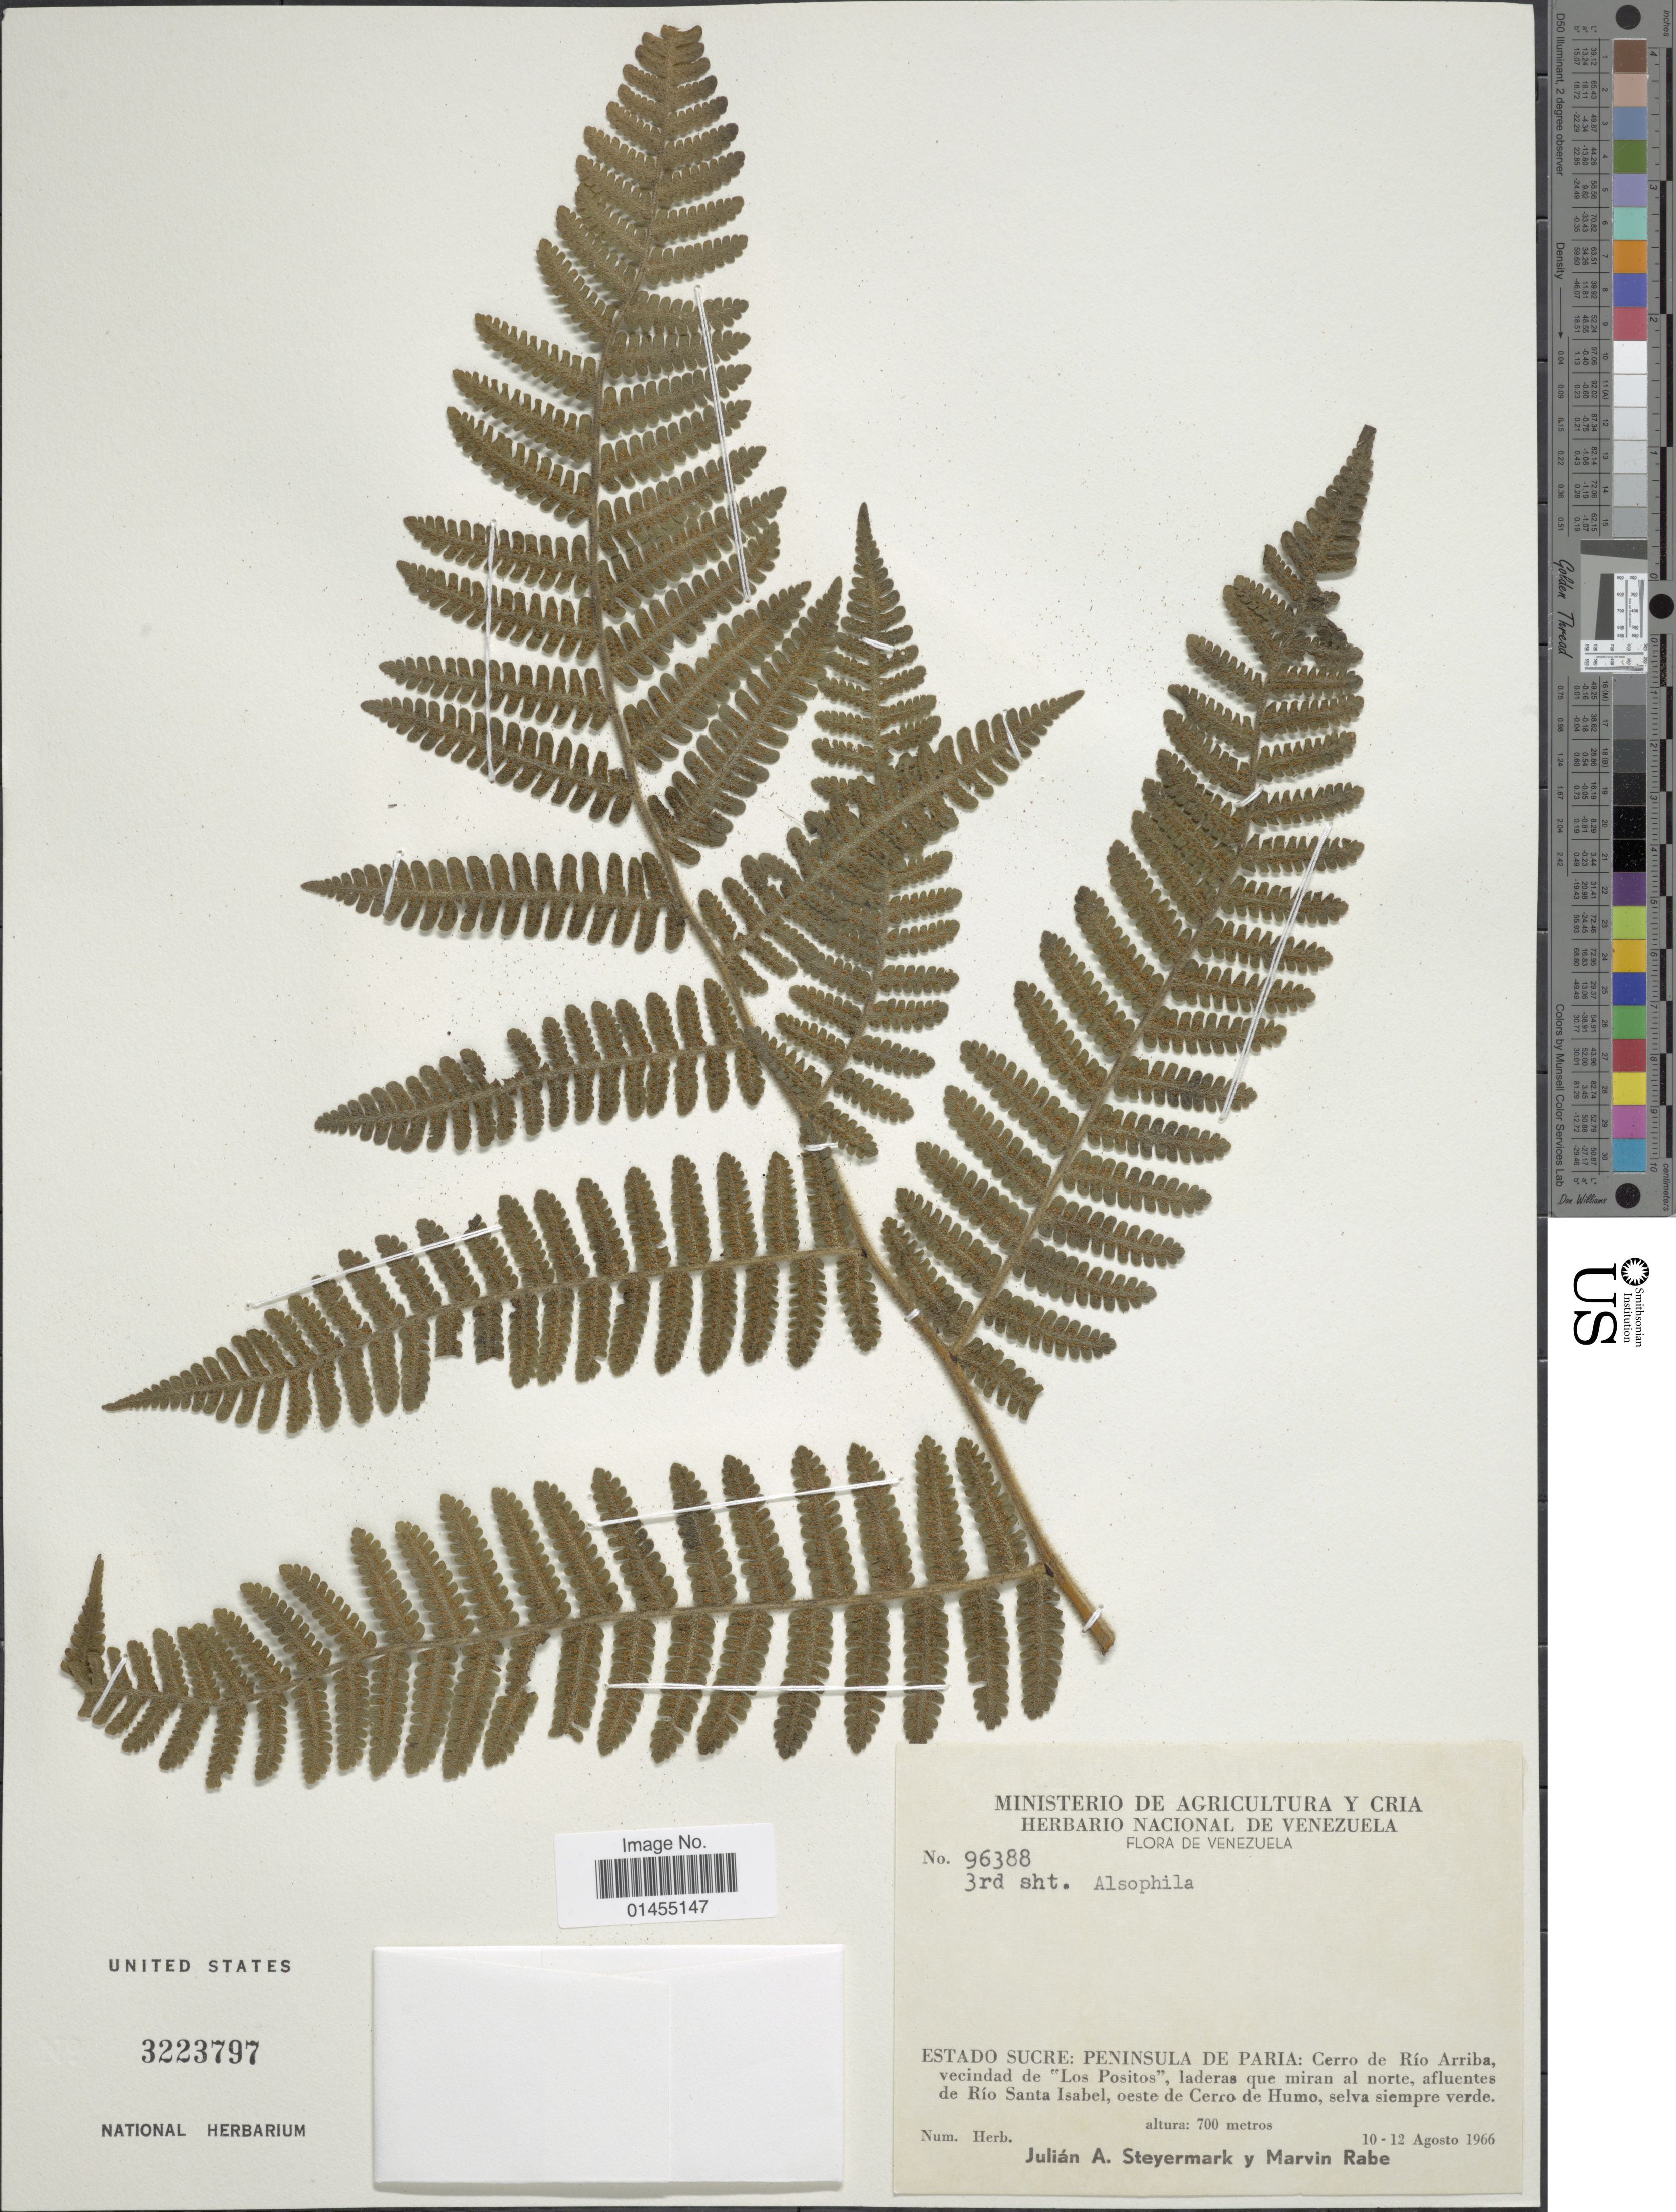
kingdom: Plantae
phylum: Tracheophyta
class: Polypodiopsida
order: Cyatheales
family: Cyatheaceae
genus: Alsophila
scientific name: Alsophila sp.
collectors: J. Steyermark & M. Rabe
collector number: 96388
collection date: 1966-08-10/1966-08-12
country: Venezuela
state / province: Sucre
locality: Flora de Venezuela, estado Sucre: Peninsula de Paria: Cerro de Rio Arriba, vecindad de "Los Postitos", laderas que miran al norte, afluentes de Rio Santa Isabel, oeste de Cerro de Humo, selva siempre verde.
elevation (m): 700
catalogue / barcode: US 3223797